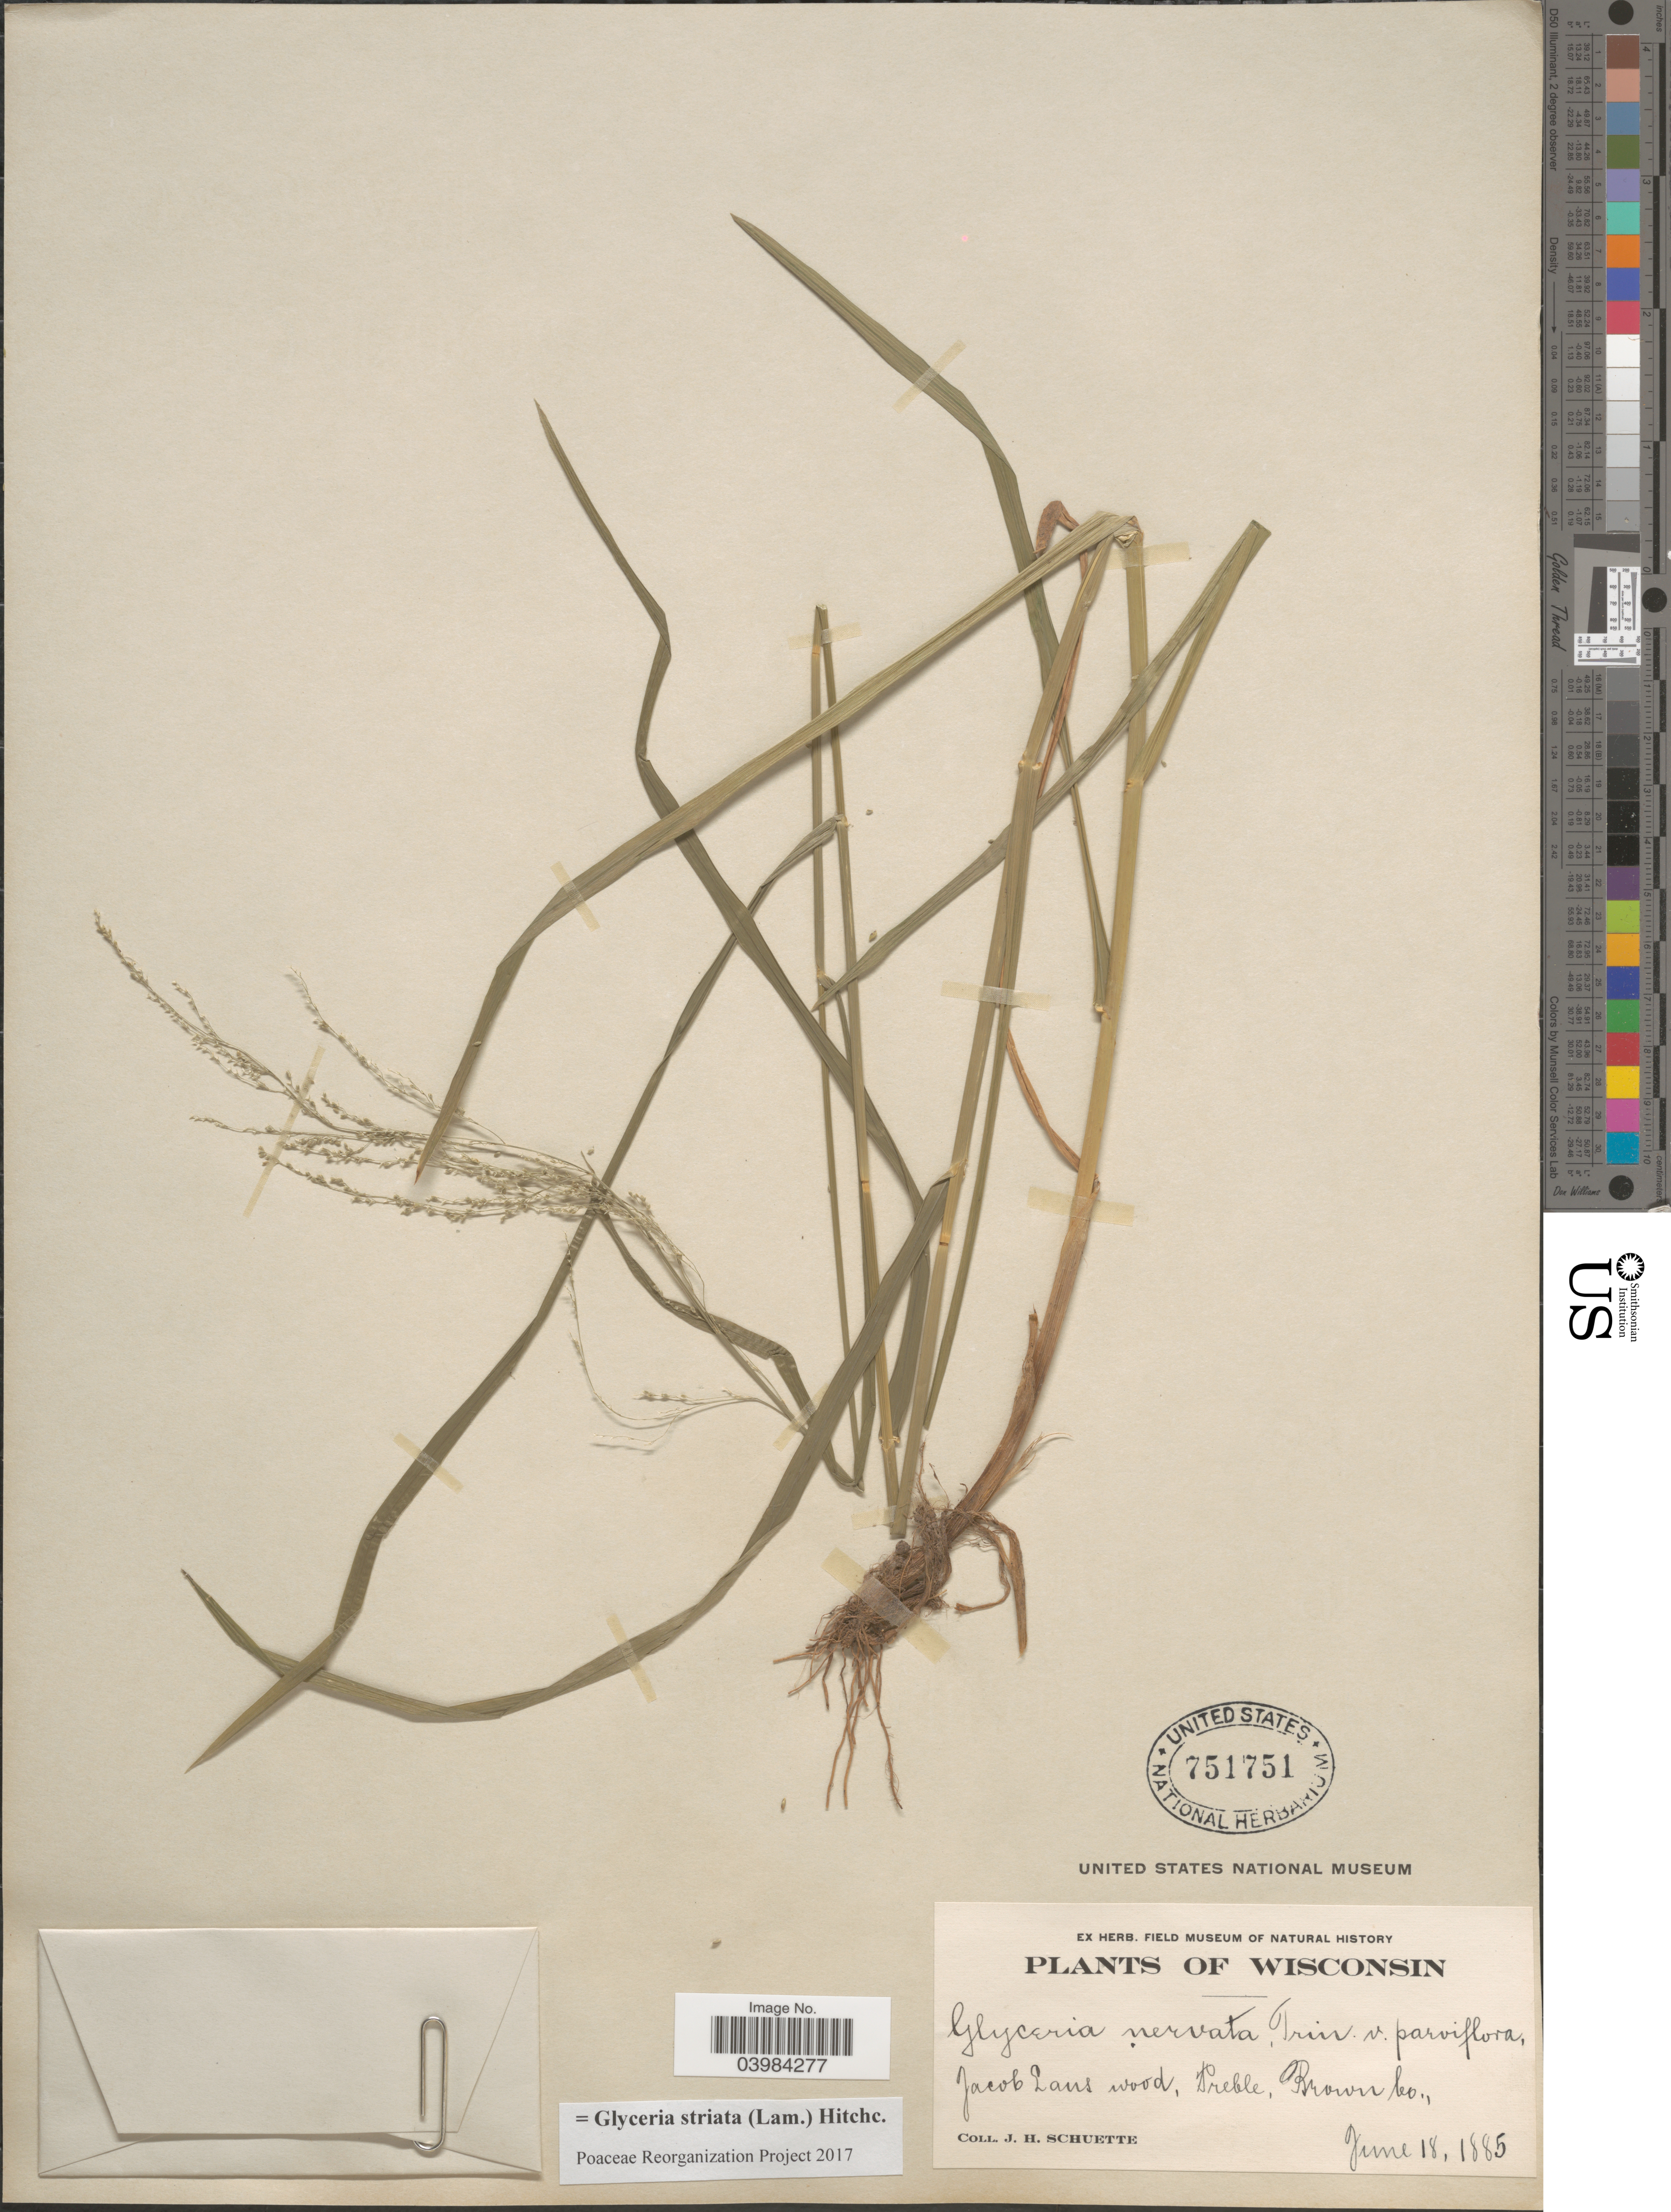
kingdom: Plantae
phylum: Tracheophyta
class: Liliopsida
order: Poales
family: Poaceae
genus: Glyceria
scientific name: Glyceria striata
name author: (Lam.) Hitchc.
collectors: J. H. Schuette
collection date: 1885-06-18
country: United States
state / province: Wisconsin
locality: Jacob Lans wood, Preble, Brown Co.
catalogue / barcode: US 751751